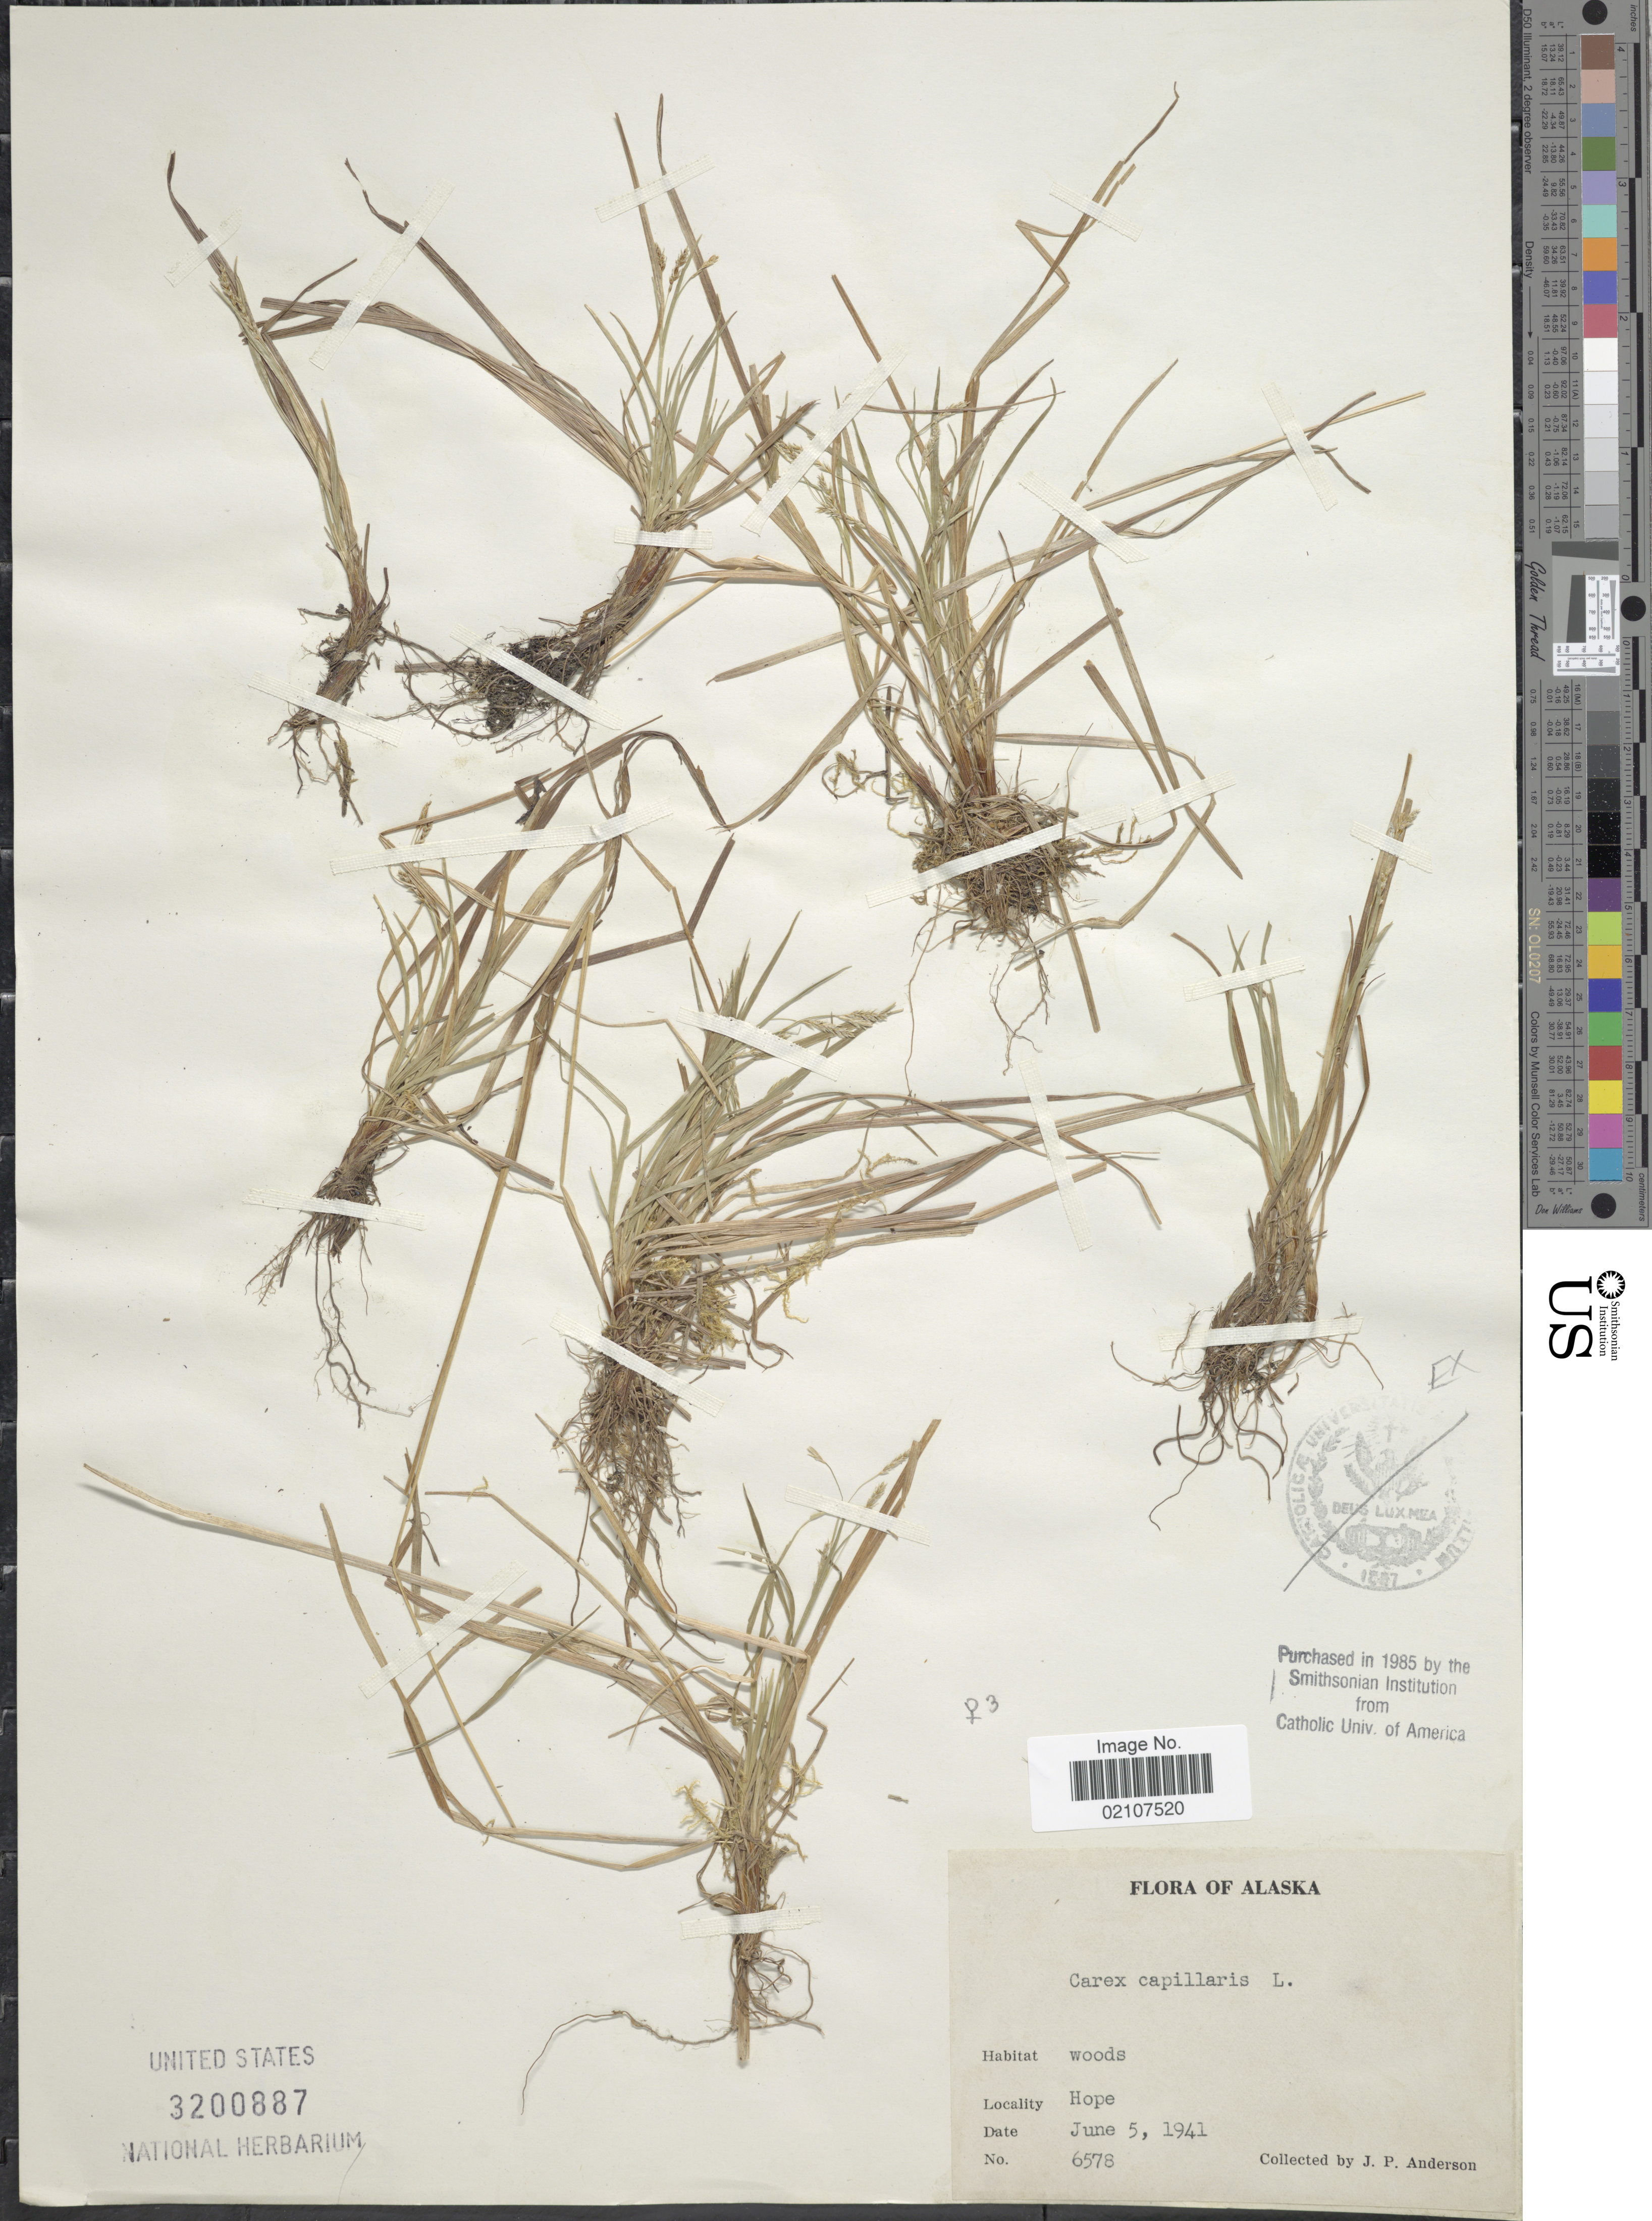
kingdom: Plantae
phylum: Tracheophyta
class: Liliopsida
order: Poales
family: Cyperaceae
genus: Carex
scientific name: Carex capillaris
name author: L.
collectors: J. P. Anderson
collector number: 6578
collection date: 1941-06-05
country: United States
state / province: Alaska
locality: Woods, Hope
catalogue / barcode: US 3200887